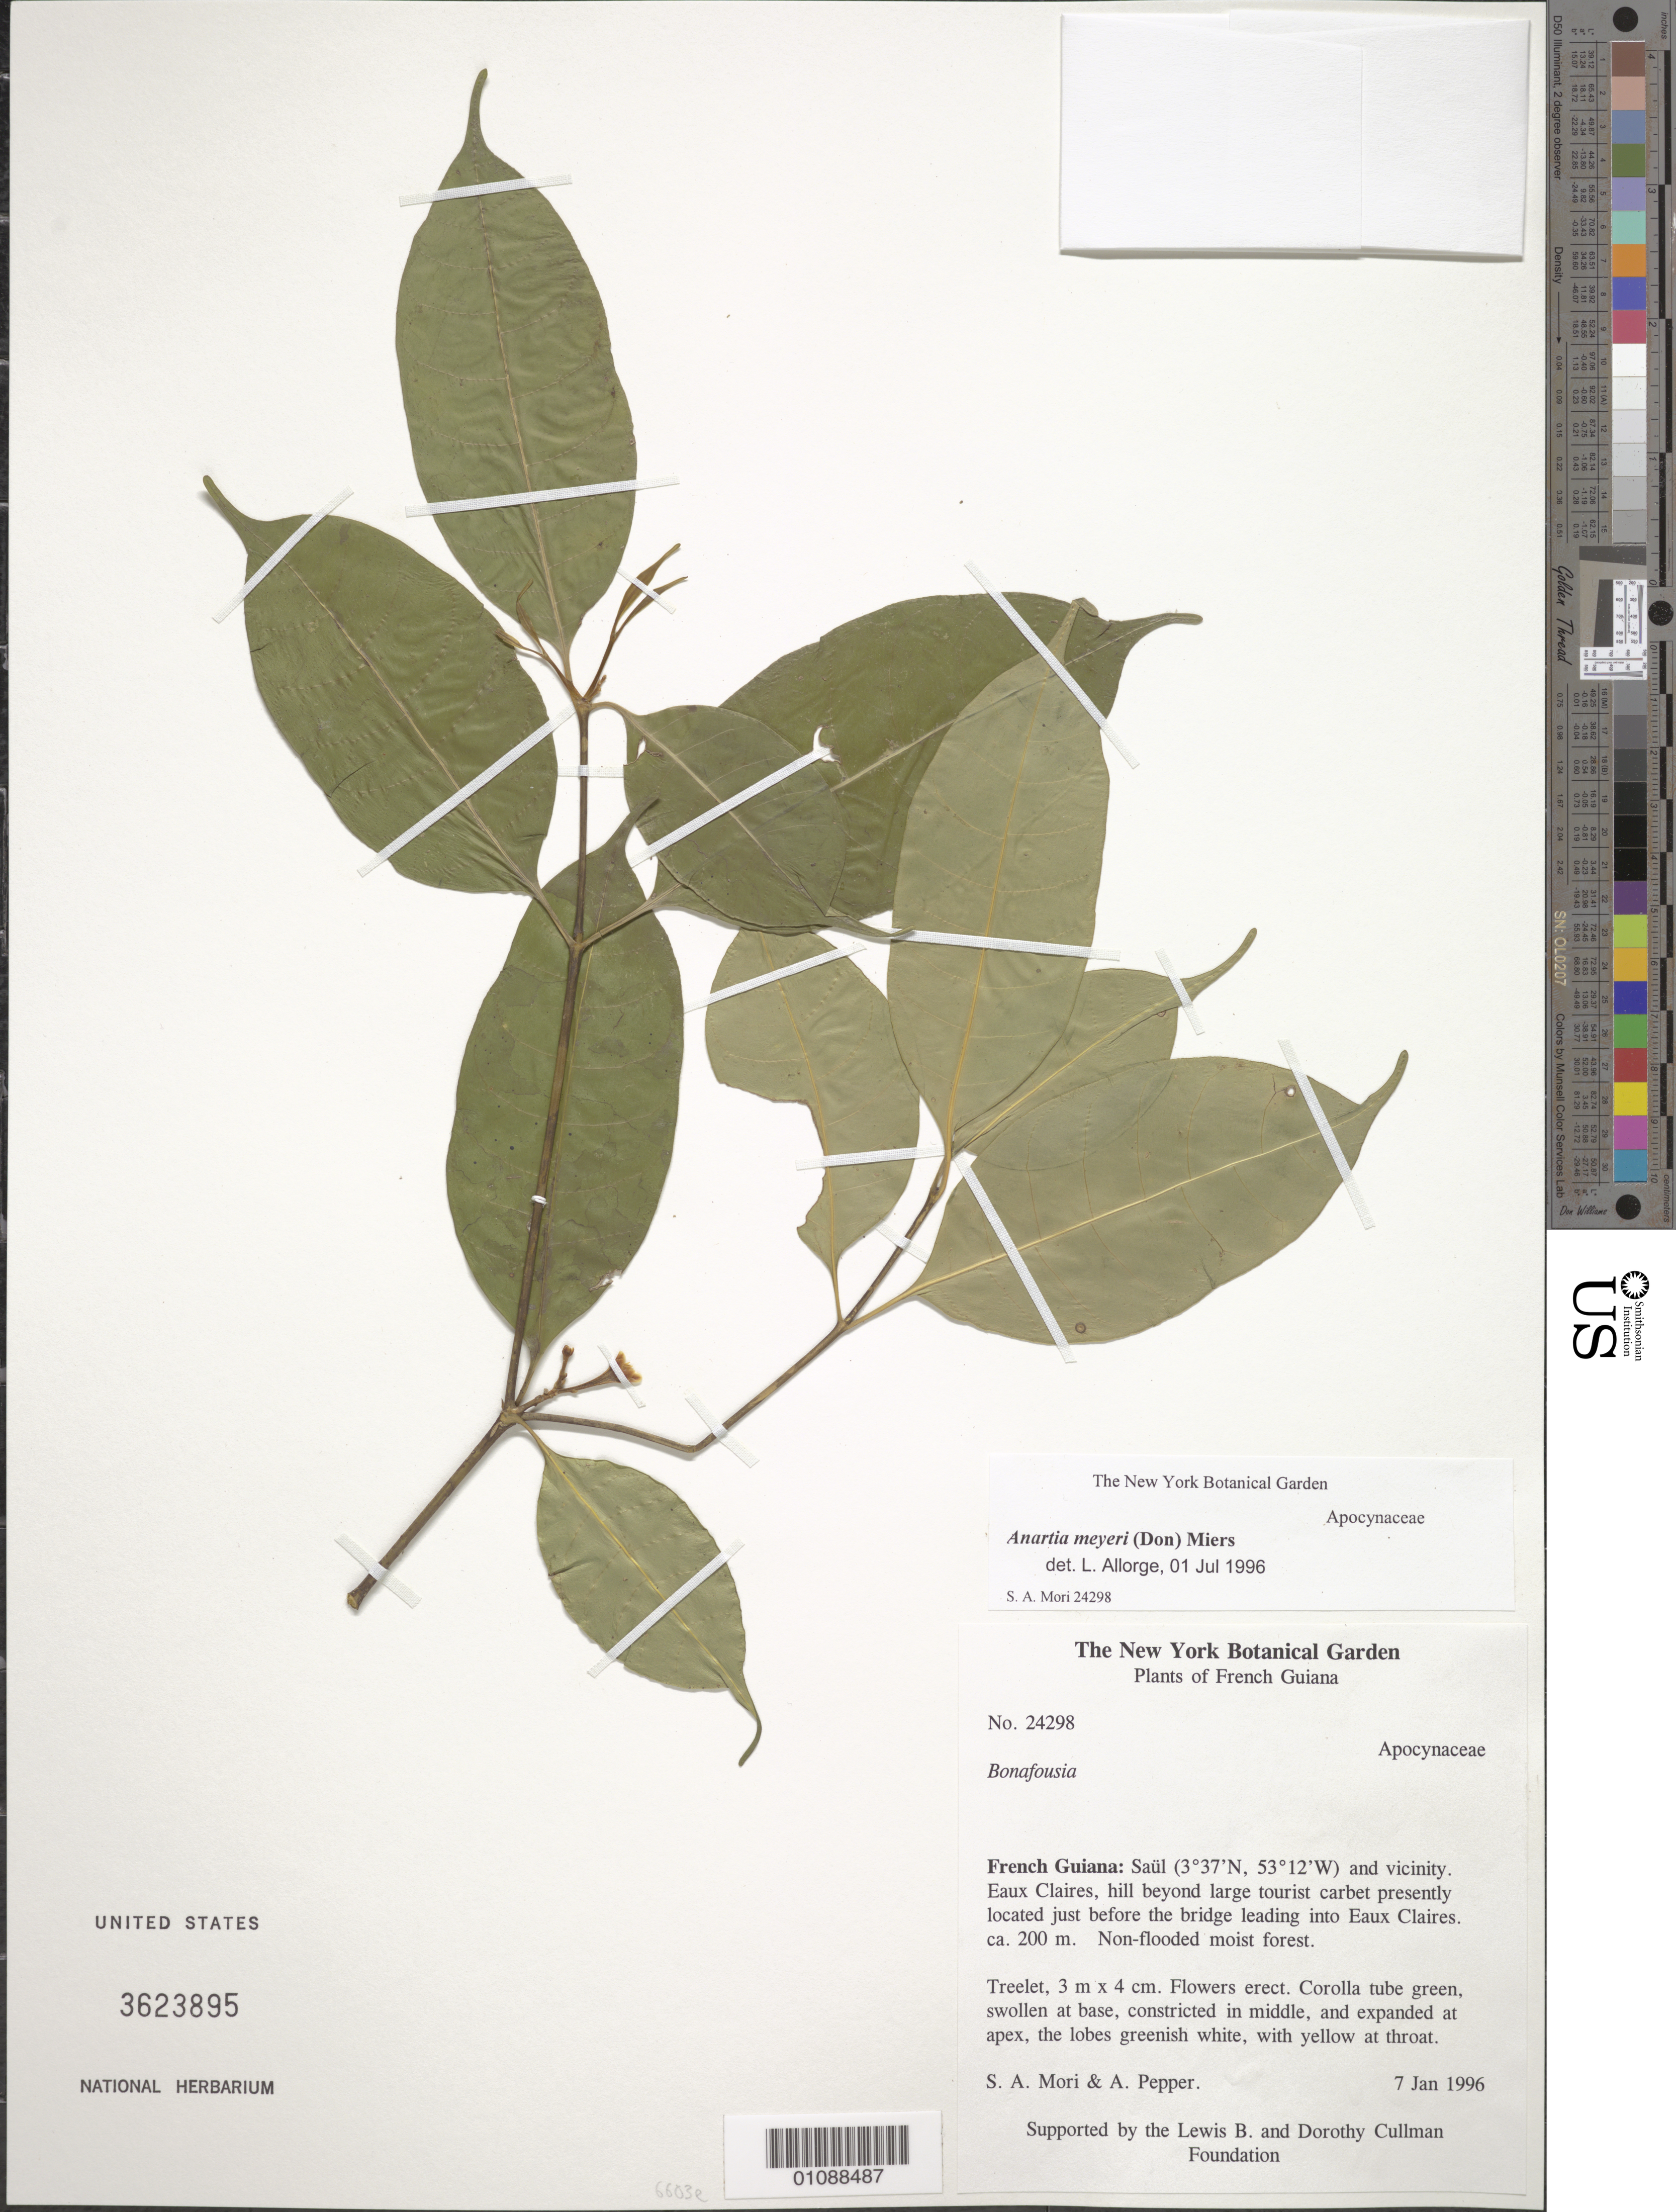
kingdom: Plantae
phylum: Tracheophyta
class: Magnoliopsida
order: Gentianales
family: Apocynaceae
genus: Anartia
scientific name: Anartia meyeri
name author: (G. Mey. ex G. Don) Miers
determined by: Allorge, L.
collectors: S. Mori & A. Pepper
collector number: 24298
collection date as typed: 7-Jan-96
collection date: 1996-01-07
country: French Guiana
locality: Saül and vic. Eaux Claires, hill beyond large tourist carbet presently located just before the bridge leading into Eaux Claires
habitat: Non-flooded moist forest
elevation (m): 200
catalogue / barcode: US 3623895